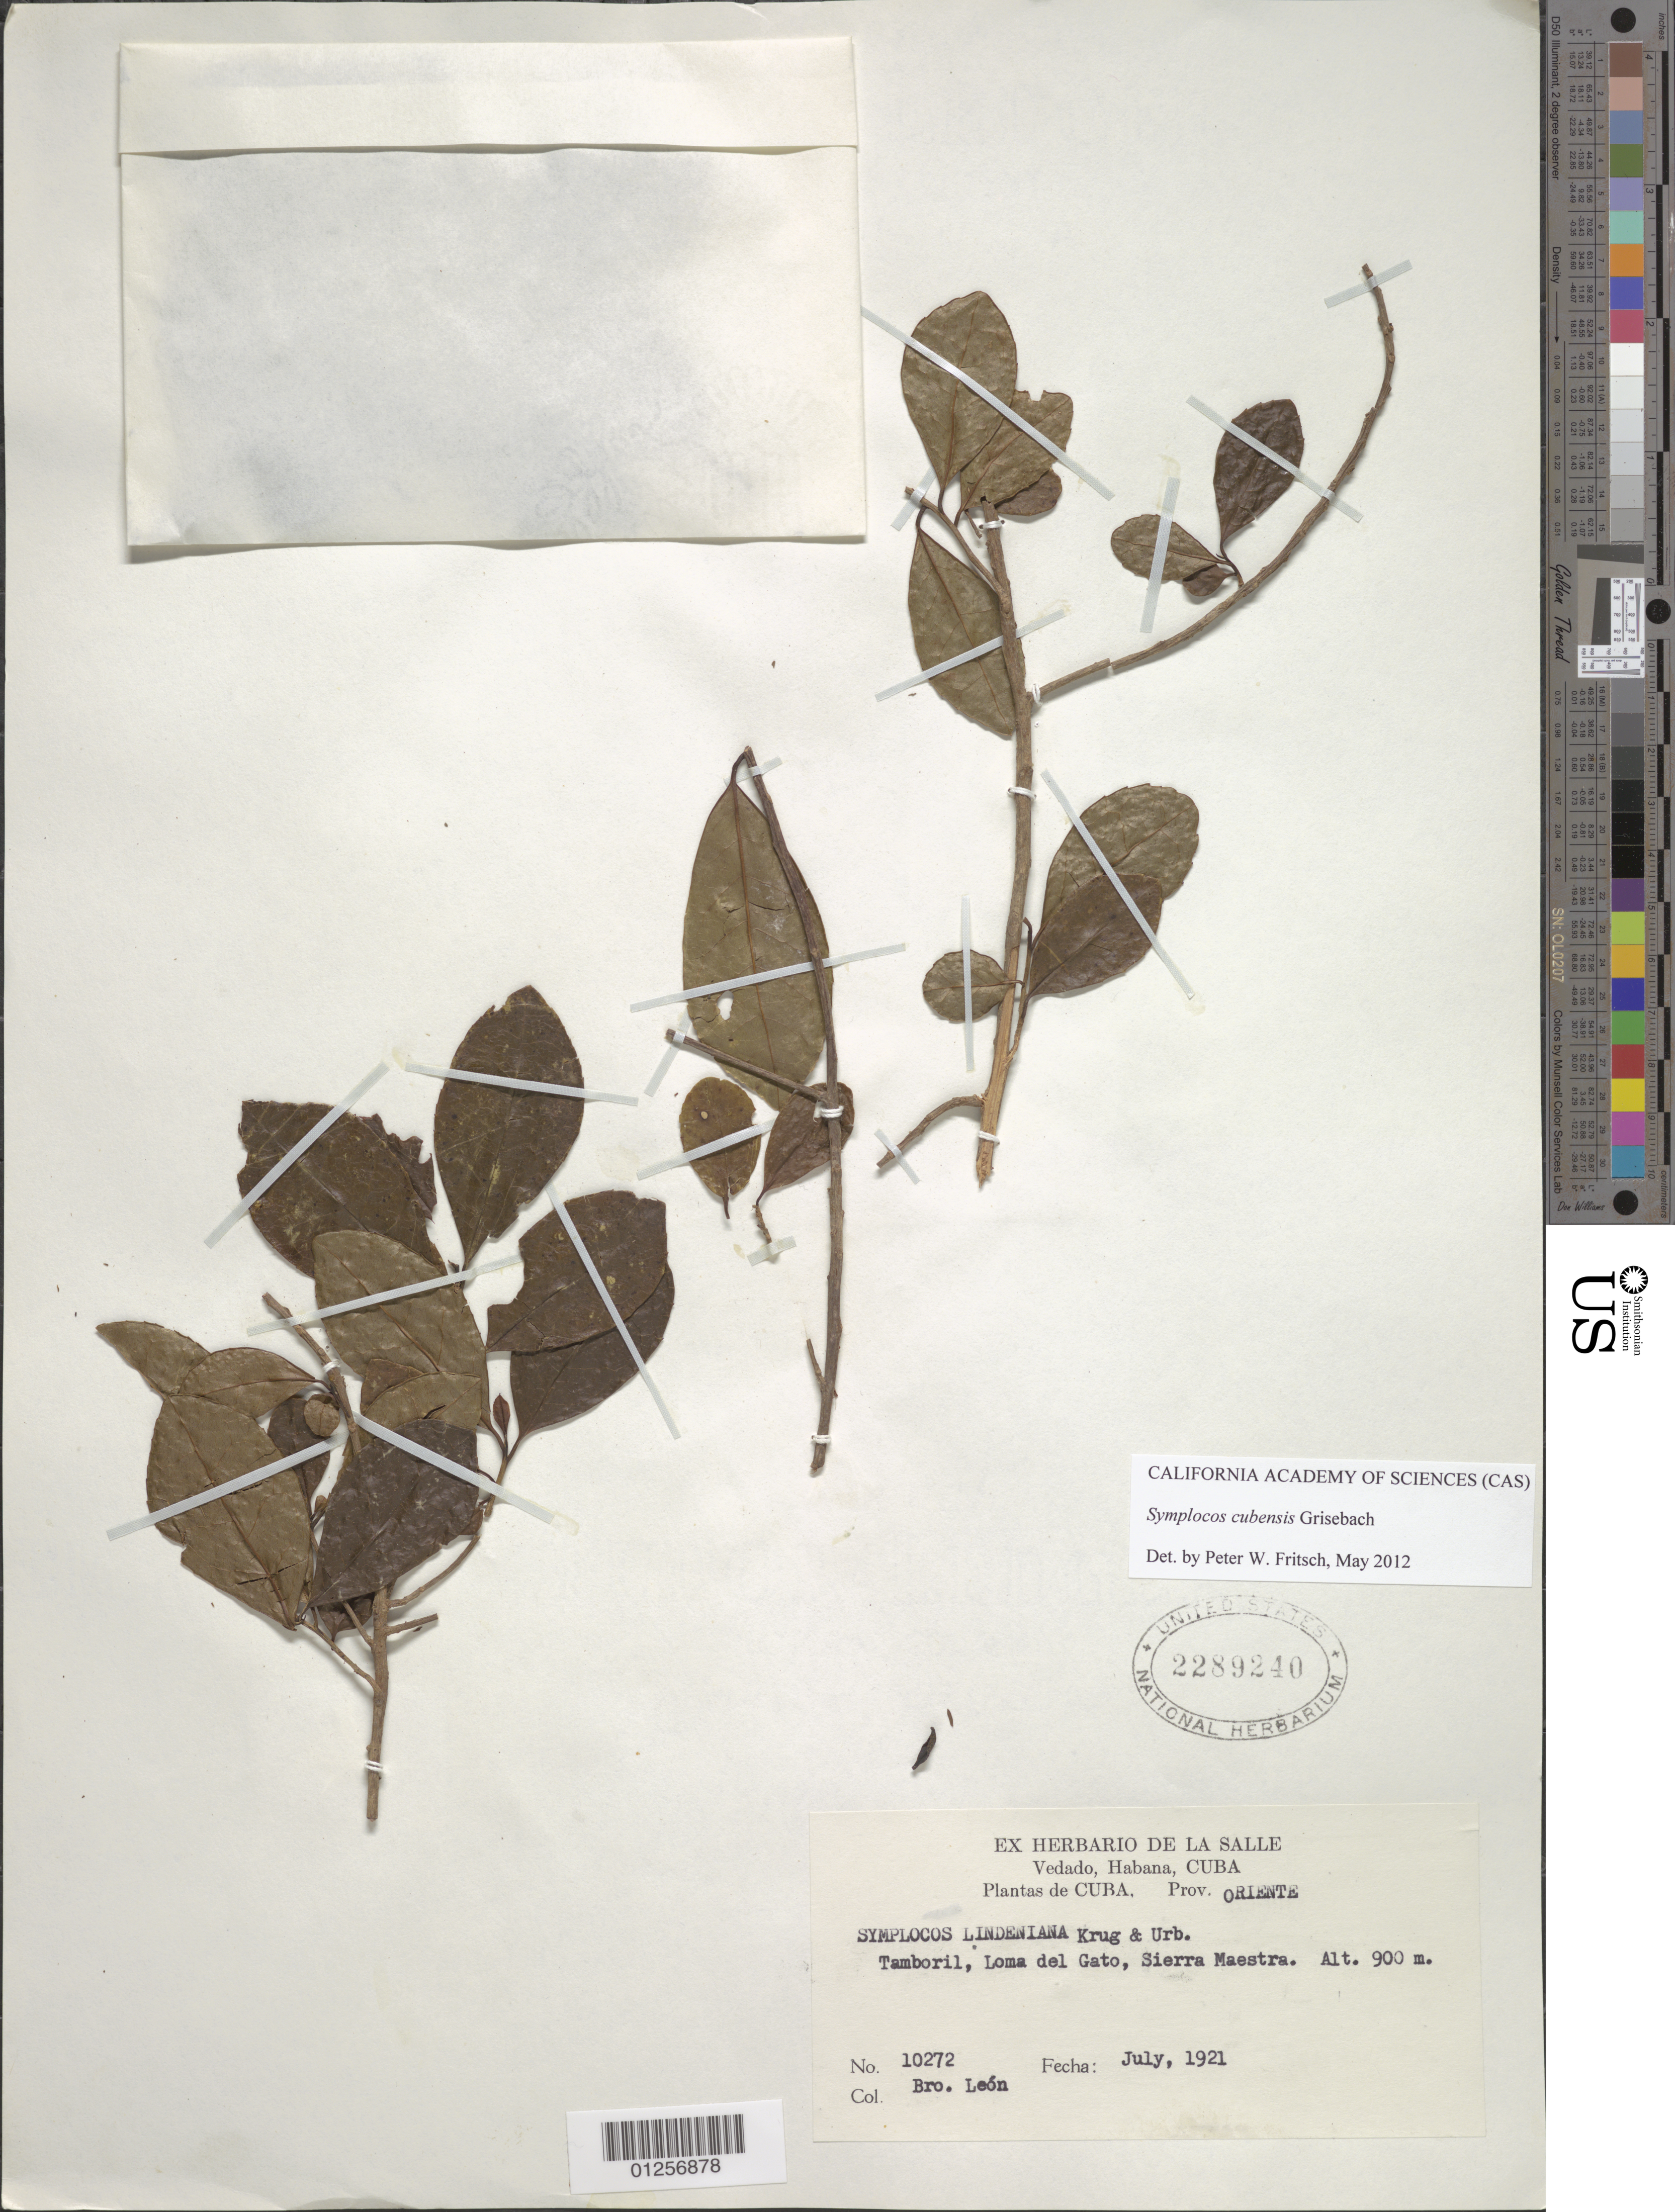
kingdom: Plantae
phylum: Tracheophyta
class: Magnoliopsida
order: Ericales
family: Symplocaceae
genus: Symplocos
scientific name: Symplocos cubensis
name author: Griseb.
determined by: Fritsch, Peter W.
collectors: Bro. León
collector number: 10272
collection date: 1921-07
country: Cuba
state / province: Santiago de Cuba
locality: Prov. Oriente, Tamboril, Loma del Gato, Sierra Maestra.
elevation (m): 900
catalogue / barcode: US 2289240